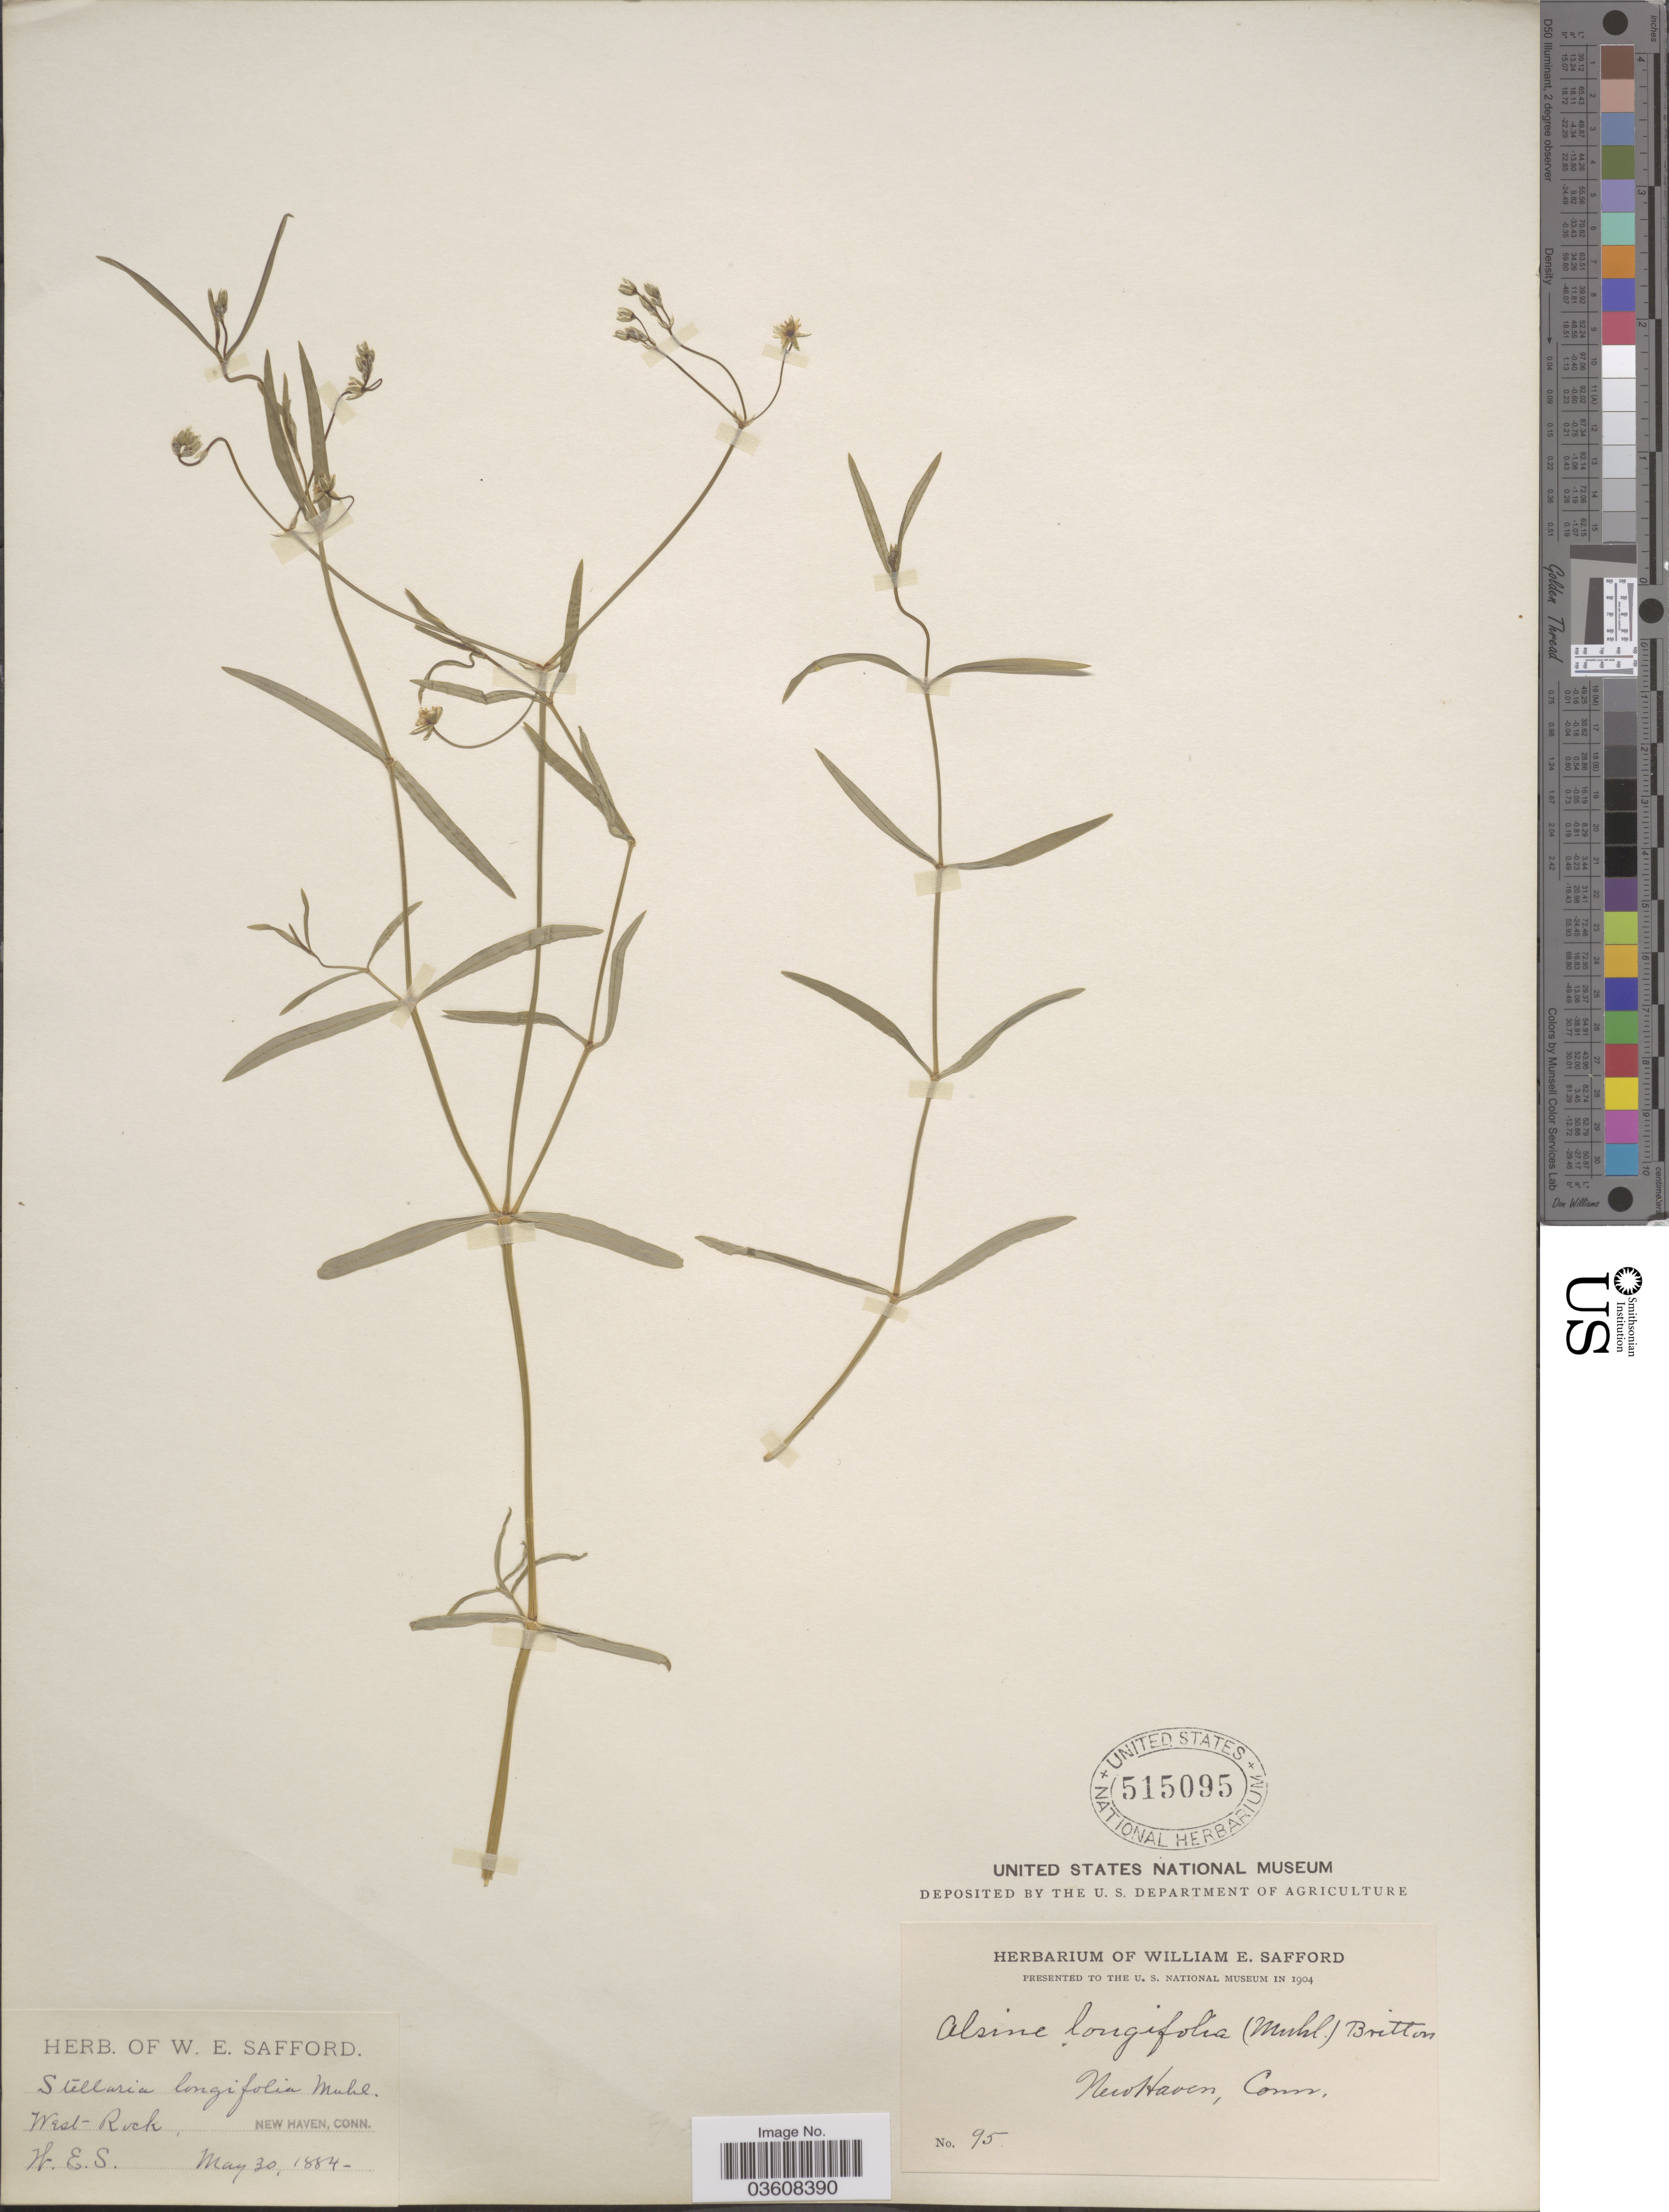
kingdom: Plantae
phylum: Tracheophyta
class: Magnoliopsida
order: Caryophyllales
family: Caryophyllaceae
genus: Stellaria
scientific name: Stellaria longifolia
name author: Muhl. ex Willd.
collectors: W. E. Safford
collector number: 95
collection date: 1884-05-30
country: United States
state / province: Connecticut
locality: West Rock. New Haven.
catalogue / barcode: US 515095